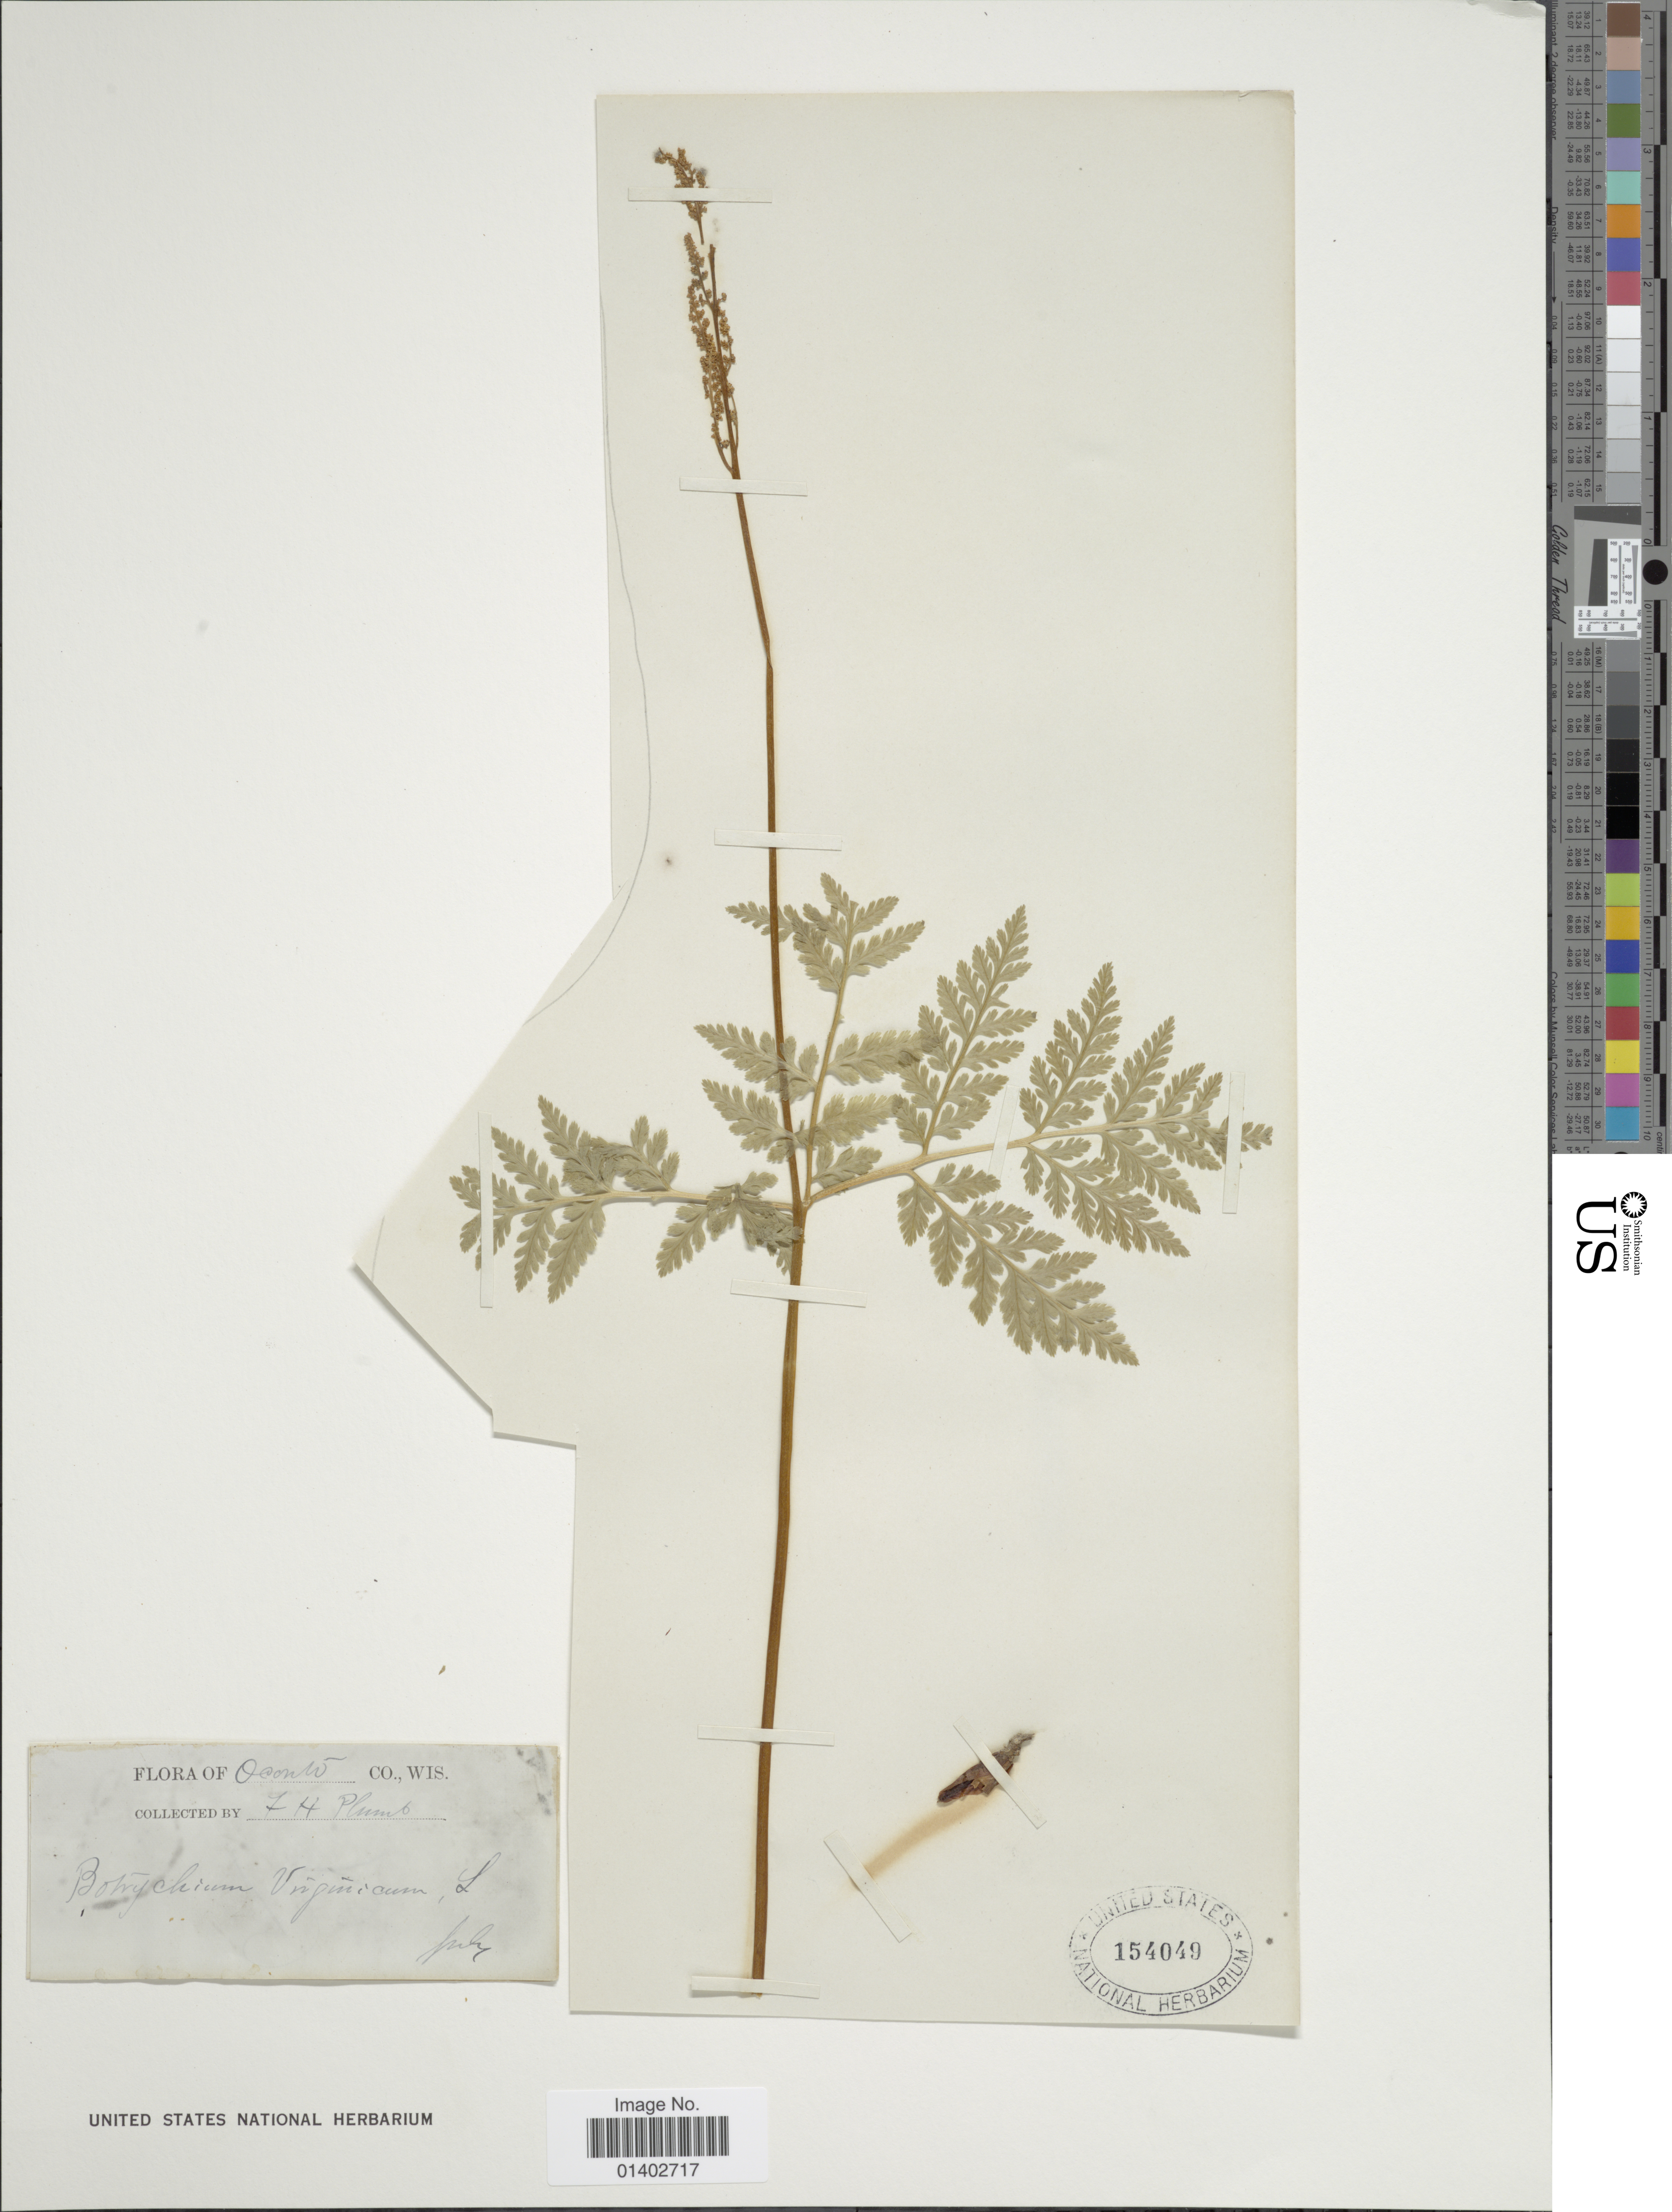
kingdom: Plantae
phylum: Tracheophyta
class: Polypodiopsida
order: Ophioglossales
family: Ophioglossaceae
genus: Botrychium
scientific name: Botrychium virginianum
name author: (L.) Sw.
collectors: F. Plumb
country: United States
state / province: Wisconsin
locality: Oconto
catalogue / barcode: US 154049